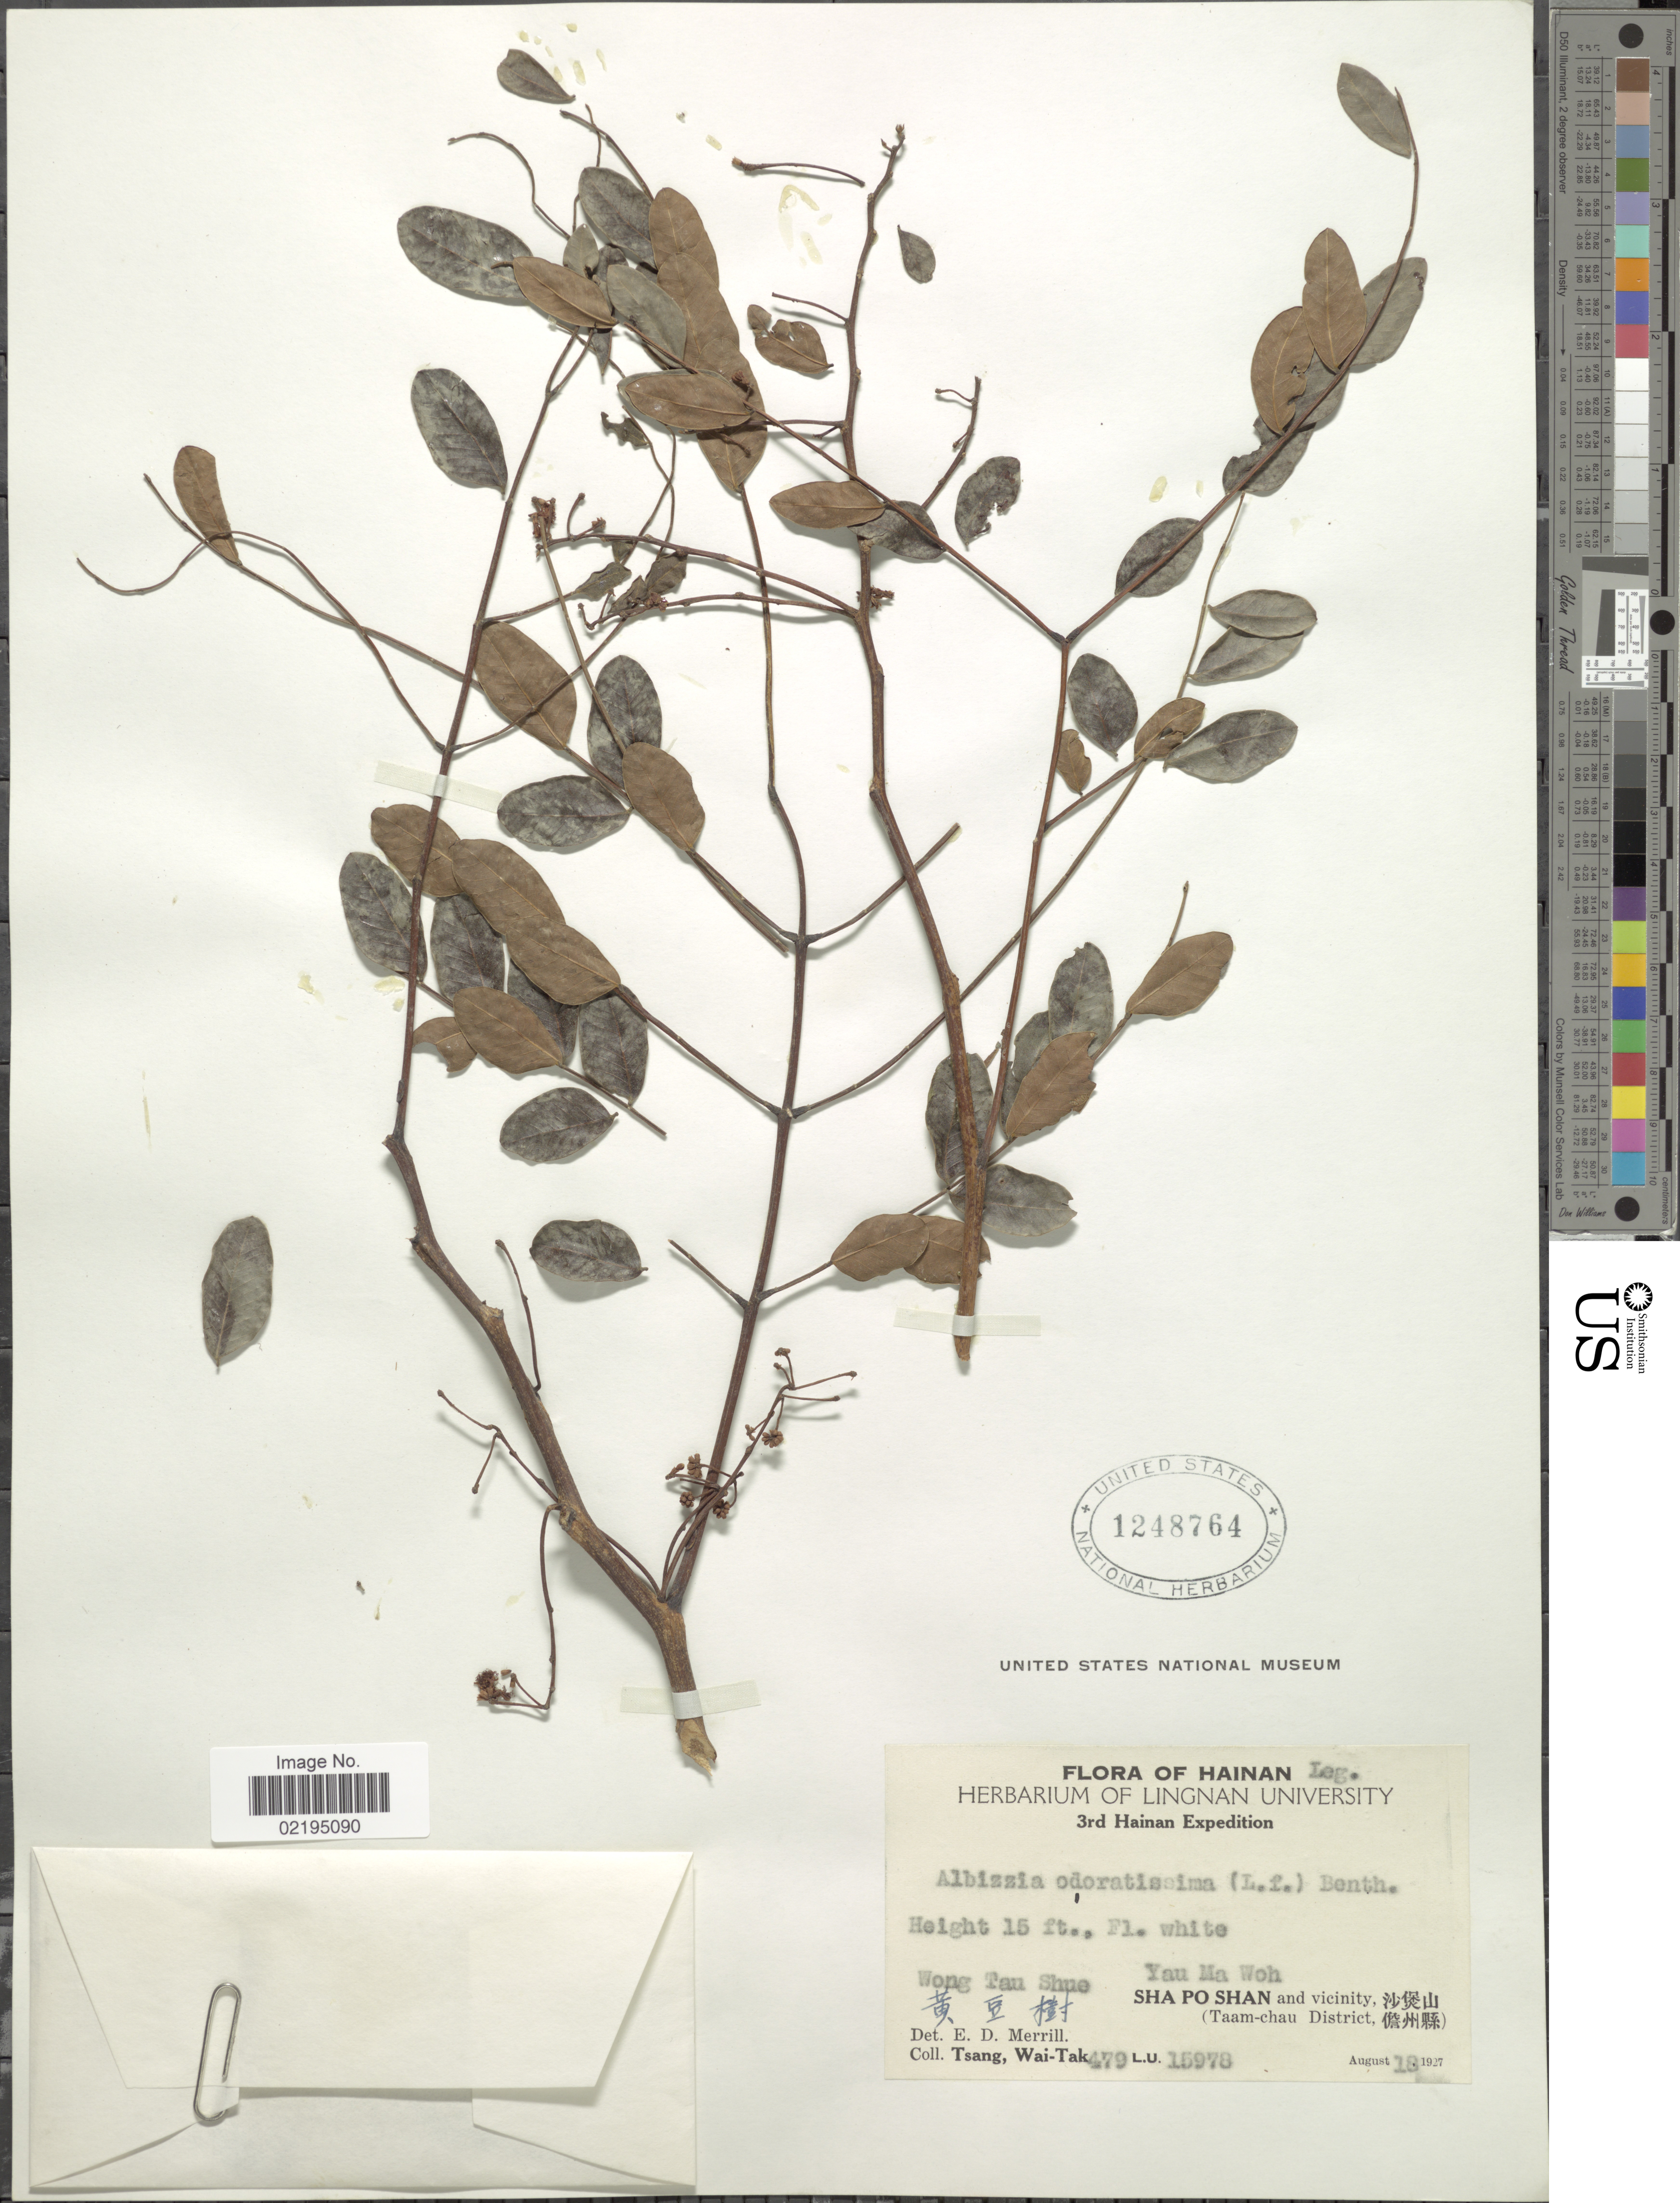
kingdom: Plantae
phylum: Tracheophyta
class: Magnoliopsida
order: Fabales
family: Fabaceae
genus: Albizia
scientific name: Albizia odoratissima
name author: (L. f.) Benth.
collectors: W. T. Tsang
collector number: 479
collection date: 1927-08-18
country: China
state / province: Hainan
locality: Wong Tau Shue, Yau Ma Woh, Sha Po Shan and vicinity, (Taam-chau District).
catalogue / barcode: US 1248764